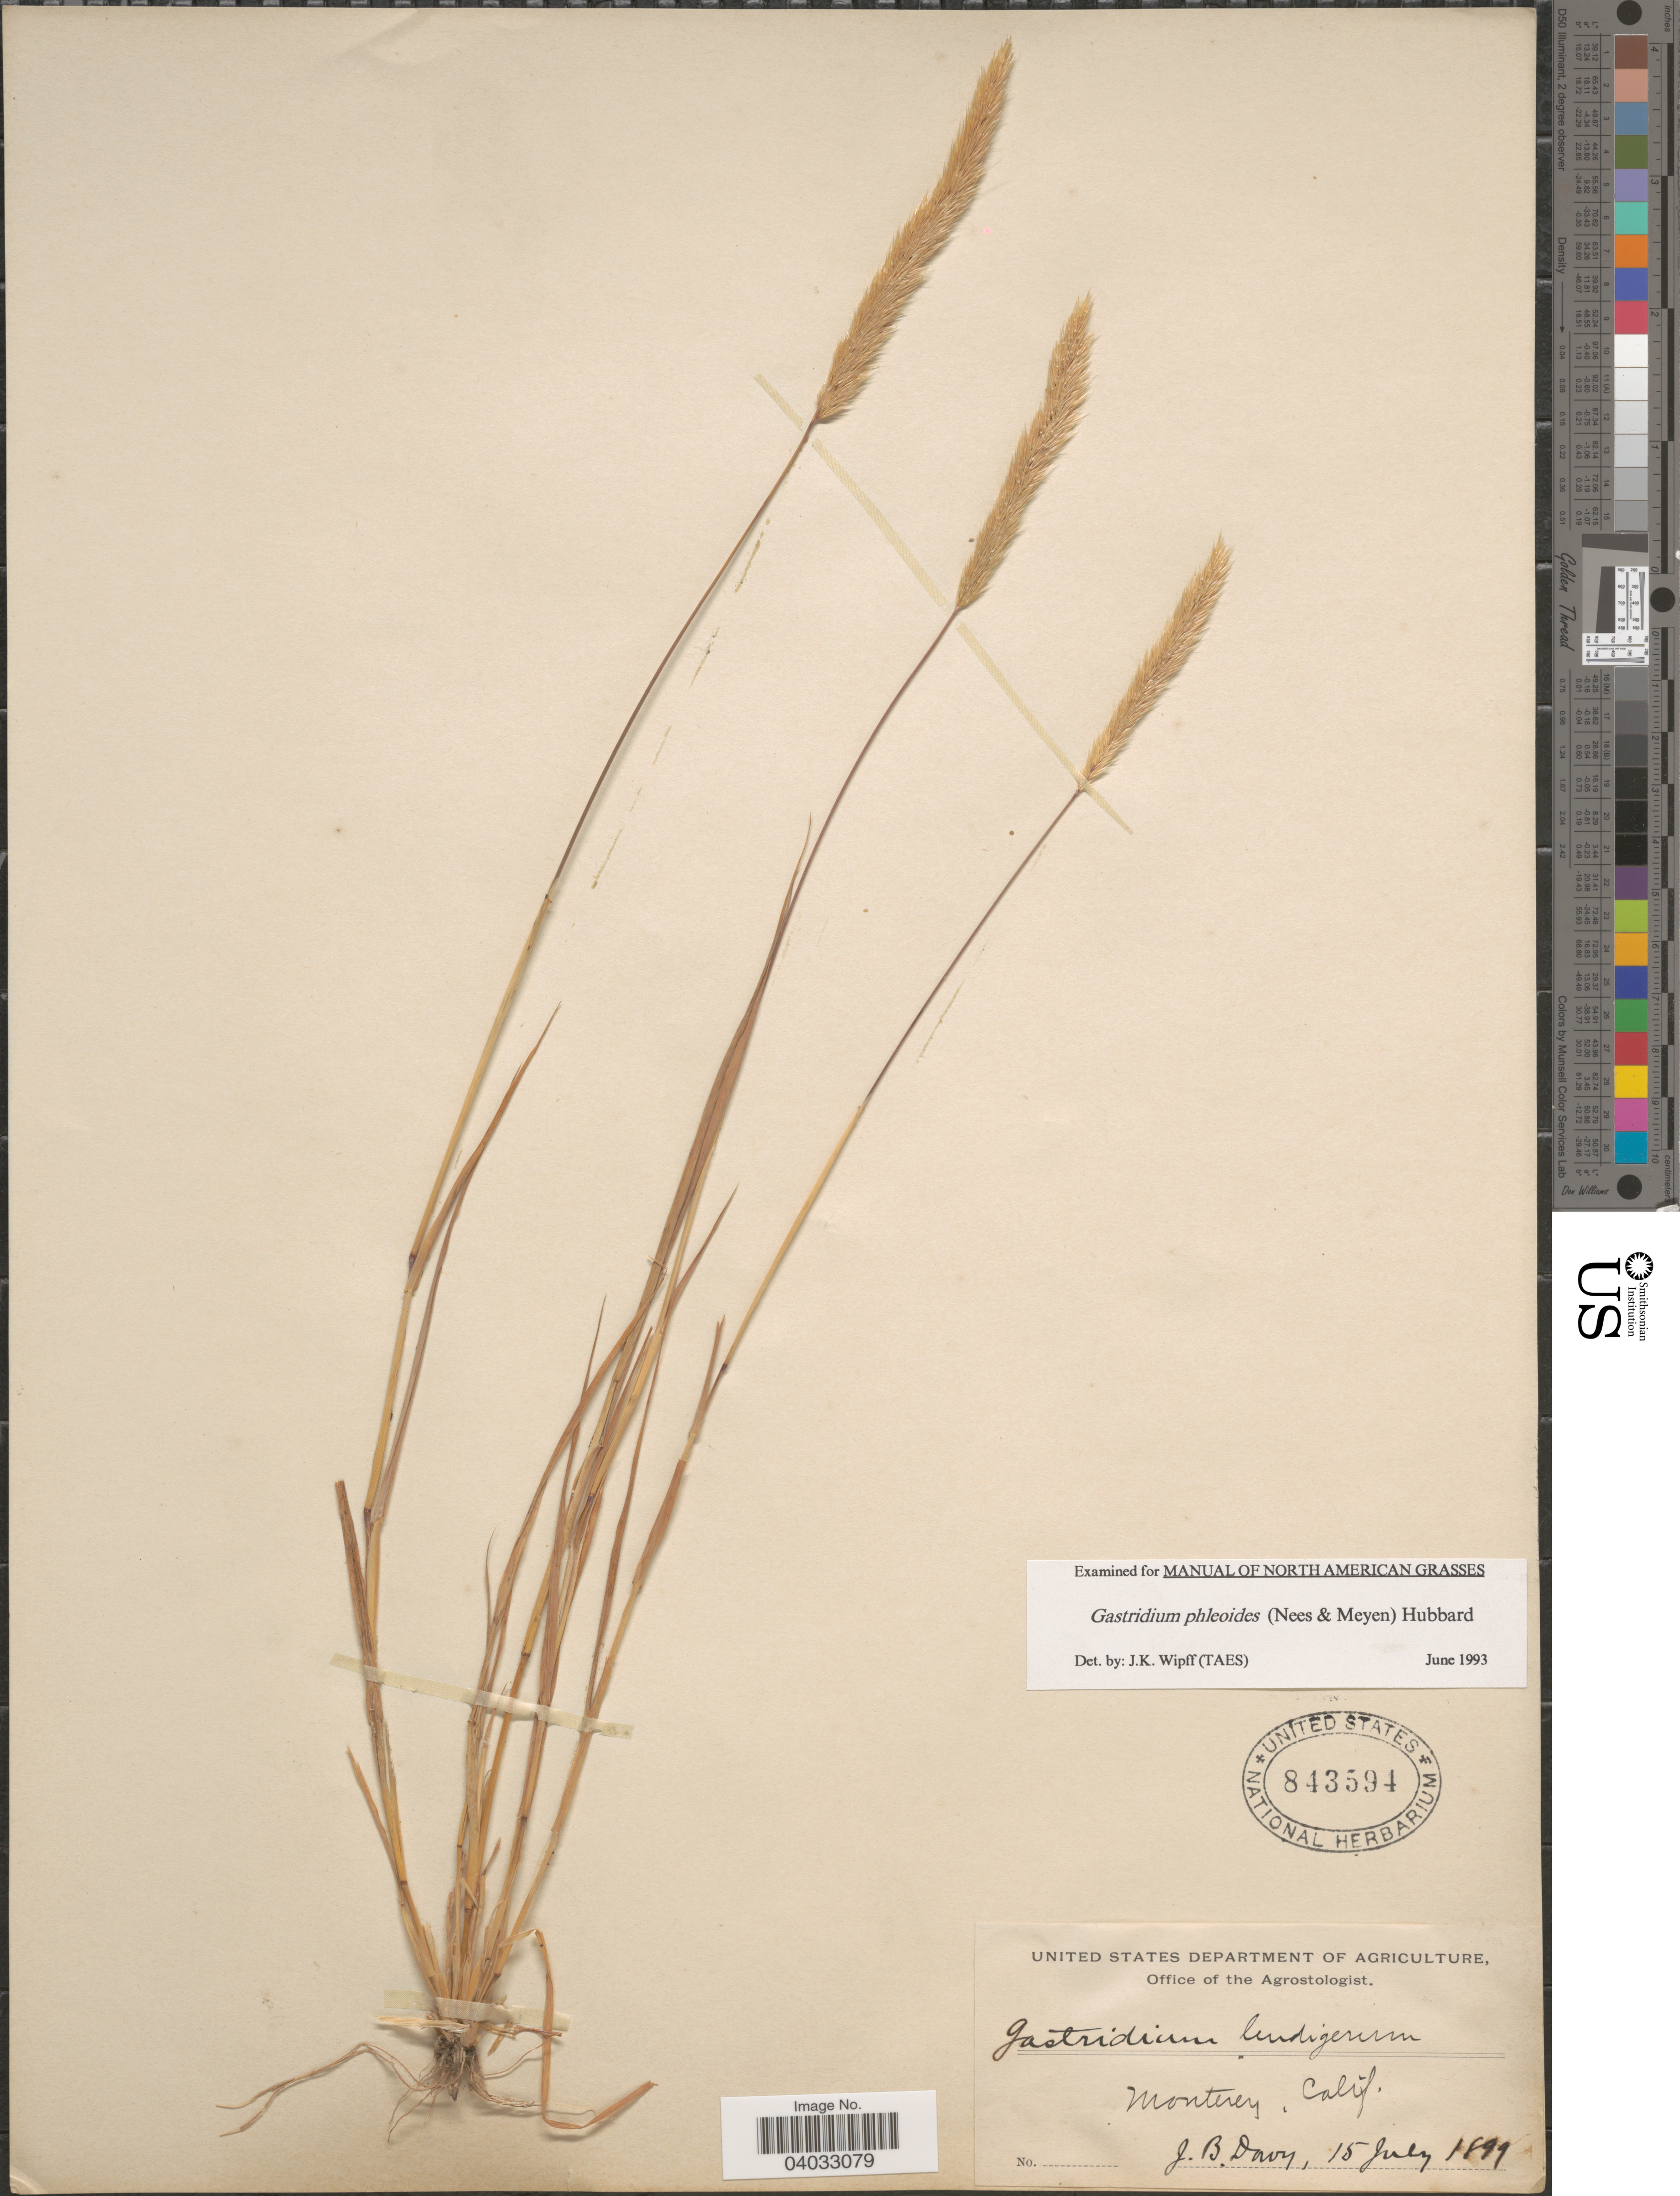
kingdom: Plantae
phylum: Tracheophyta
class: Liliopsida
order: Poales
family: Poaceae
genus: Gastridium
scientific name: Gastridium phleoides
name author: (Nees) C.E. Hubb.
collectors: J. Burtt Davy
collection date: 1899-07-15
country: United States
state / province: California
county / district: Monterey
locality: Monterey.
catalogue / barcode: US 843594